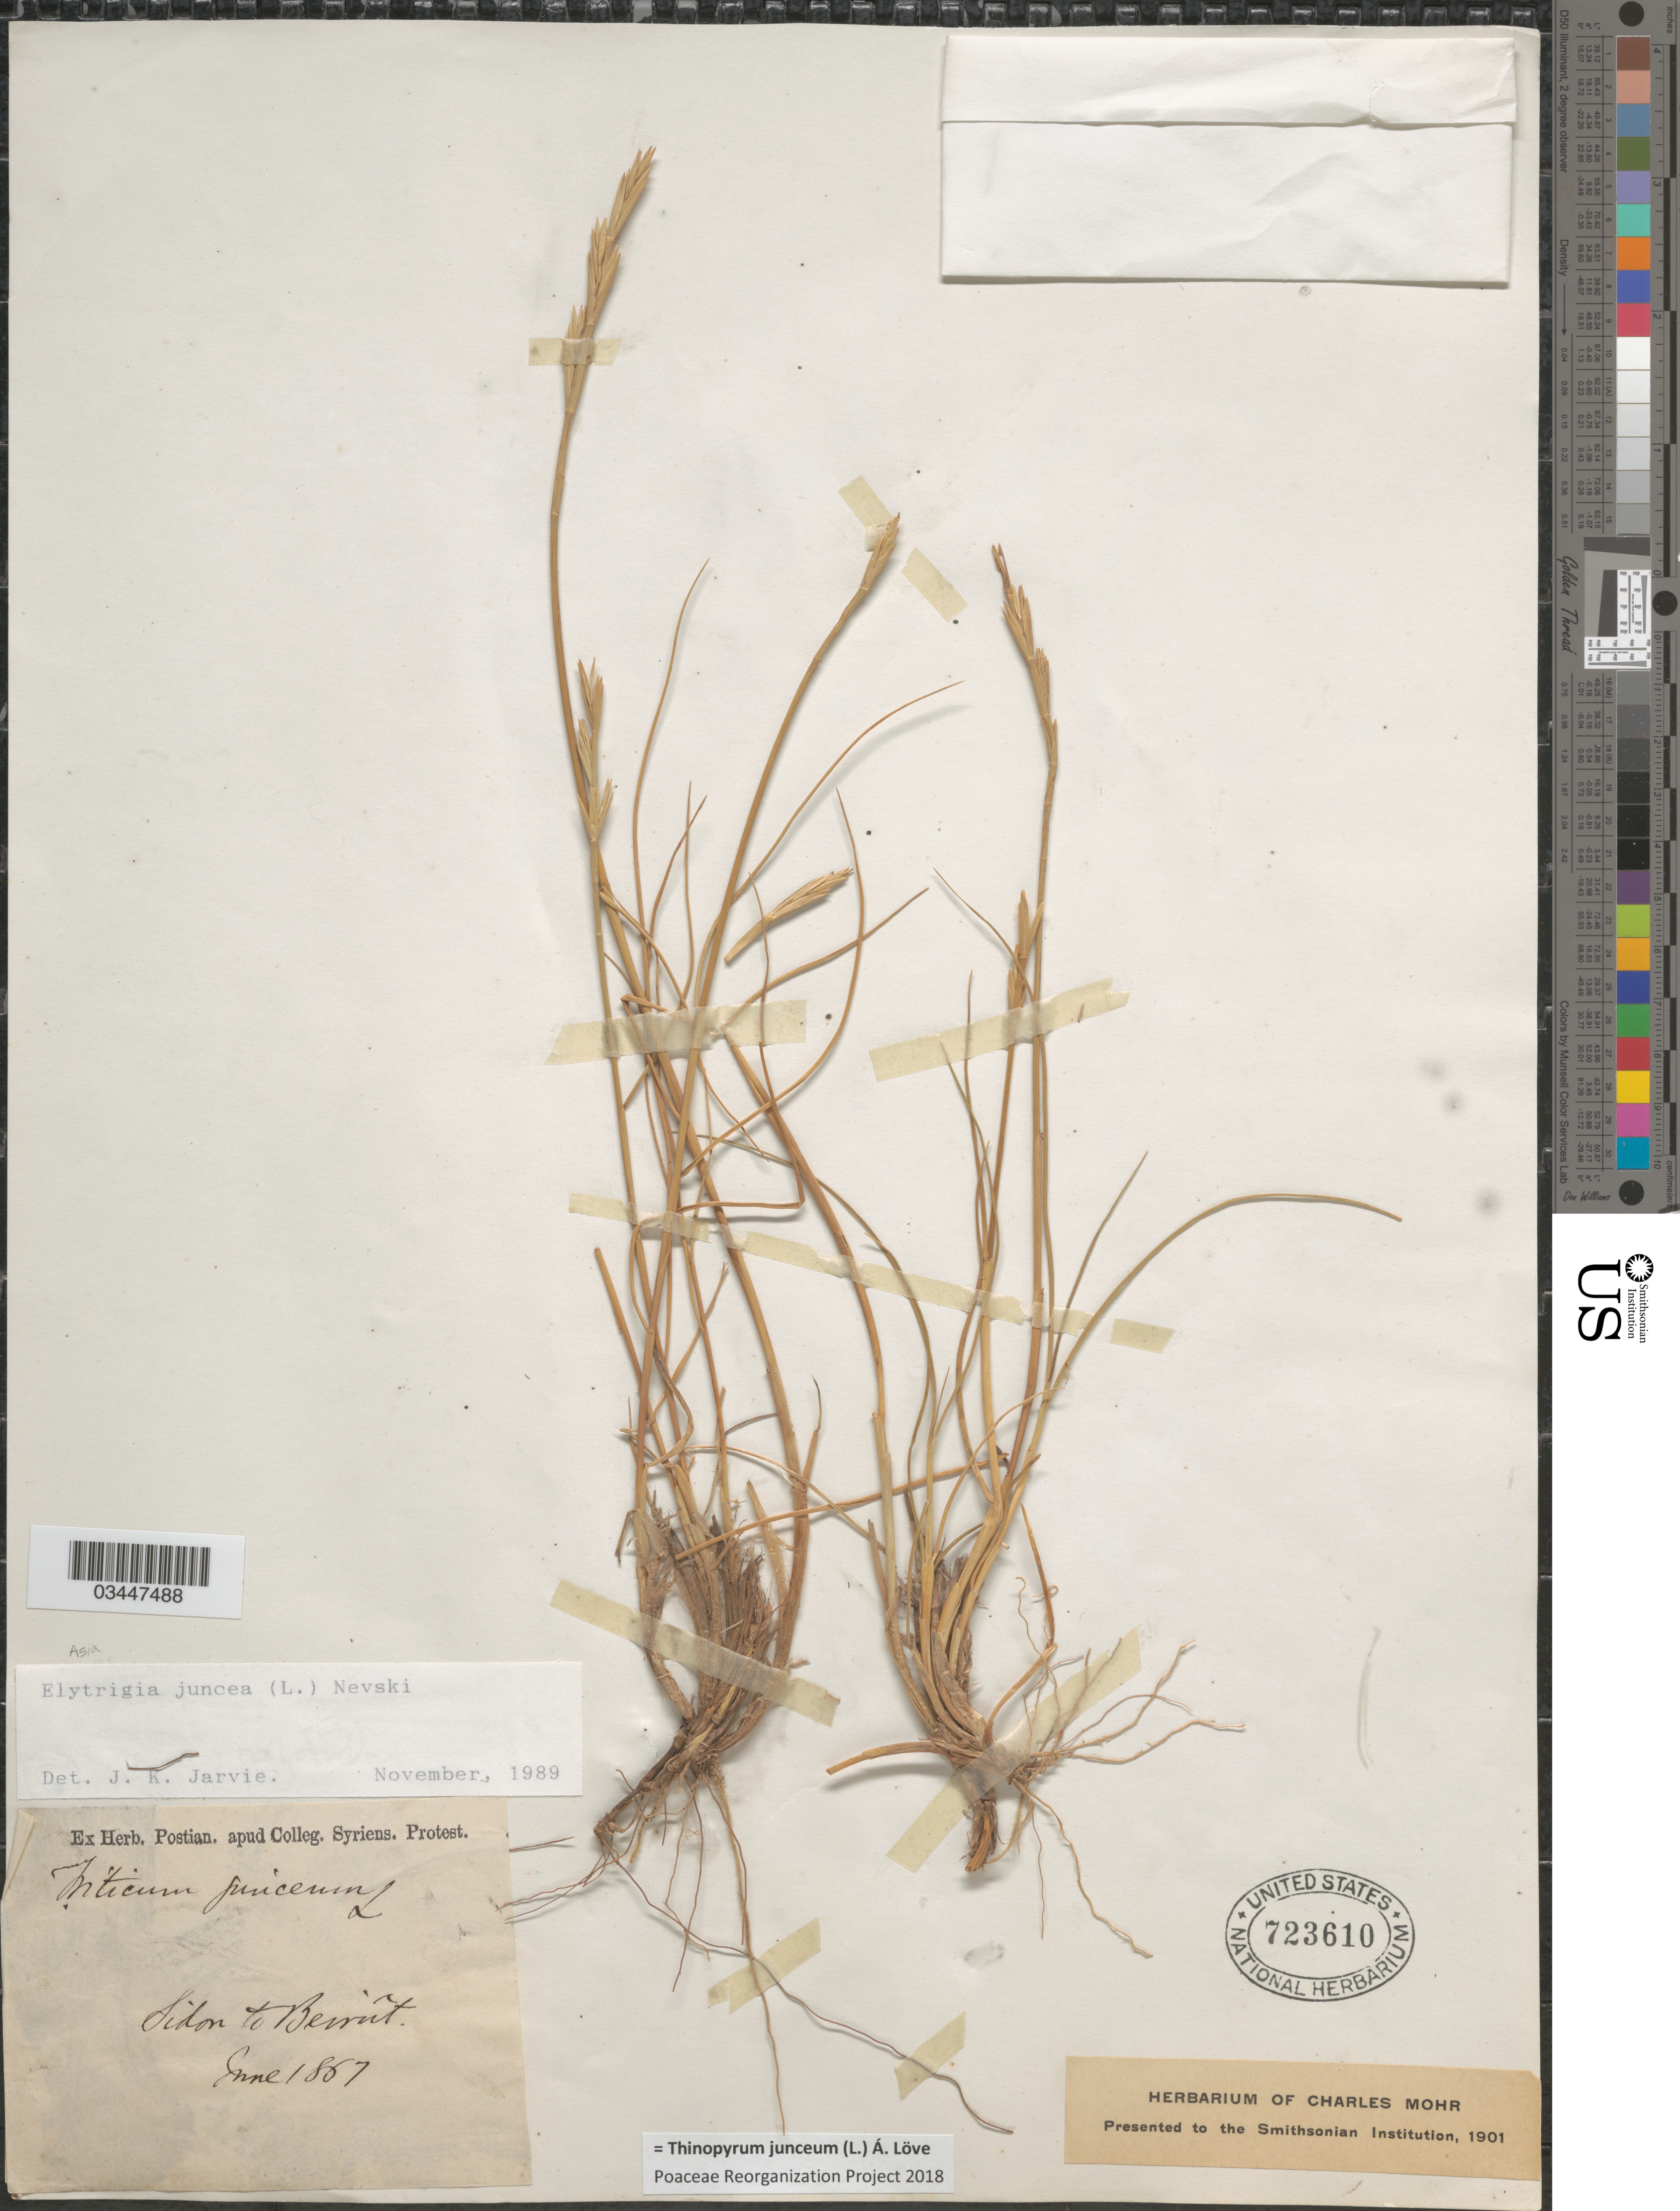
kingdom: Plantae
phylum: Tracheophyta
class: Liliopsida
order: Poales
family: Poaceae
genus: Thinopyrum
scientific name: Thinopyrum junceum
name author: (L.) Á. Löve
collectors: ex herb. Postian. apud Colleg. Syriens. Protest. USE "Fannie P. A. Shepard" (10308853) AS PRIMARY COLLECTOR INSTEAD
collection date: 1867-06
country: Lebanon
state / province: Beyrouth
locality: Road from Sidon to Beirut.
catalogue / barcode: US 723610